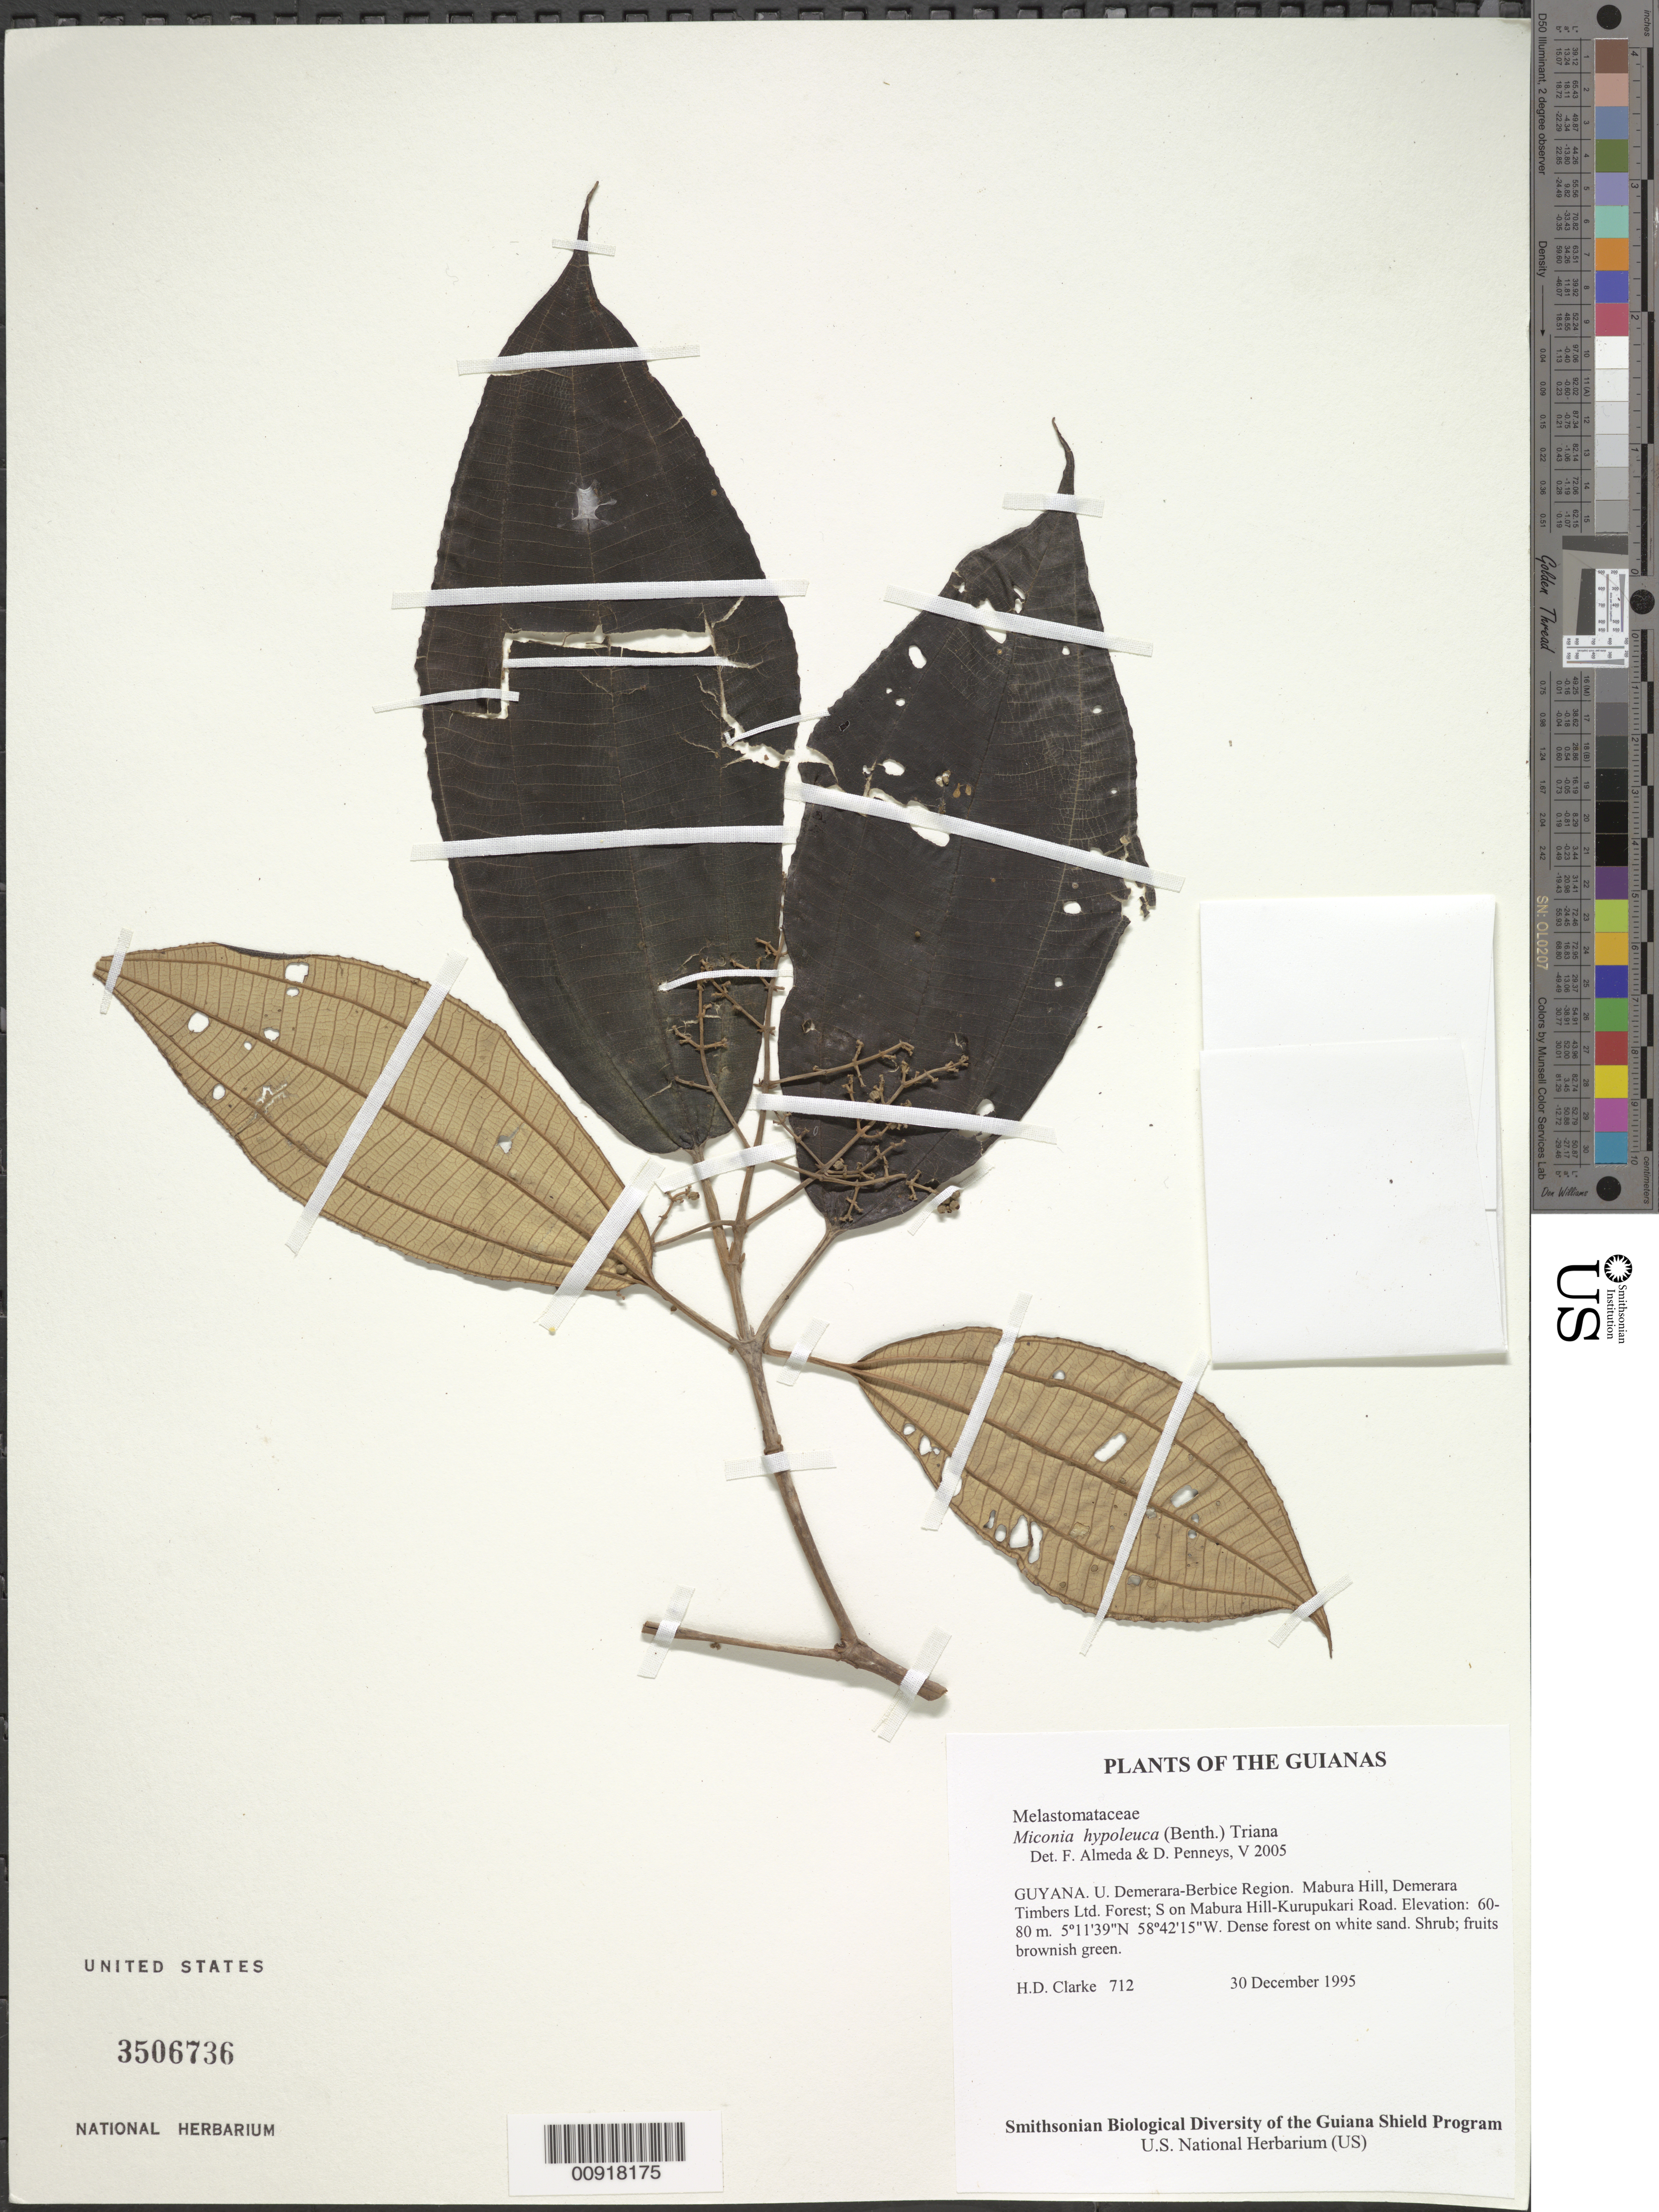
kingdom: Plantae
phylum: Tracheophyta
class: Magnoliopsida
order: Myrtales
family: Melastomataceae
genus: Miconia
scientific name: Miconia hypoleuca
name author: (Benth.) Triana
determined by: Almeda, F.; Penneys, D. S.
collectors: H. D. Clarke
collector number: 712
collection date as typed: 30 December 1995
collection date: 1995-12-30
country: Guyana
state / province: U. Demerara-Berbice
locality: Mabura Hill, Demerara Timbers Ltd. Forest; S on Mabura Hill-Kurupukari Road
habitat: Dense forest on white sand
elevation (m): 60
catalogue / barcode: US 3506736